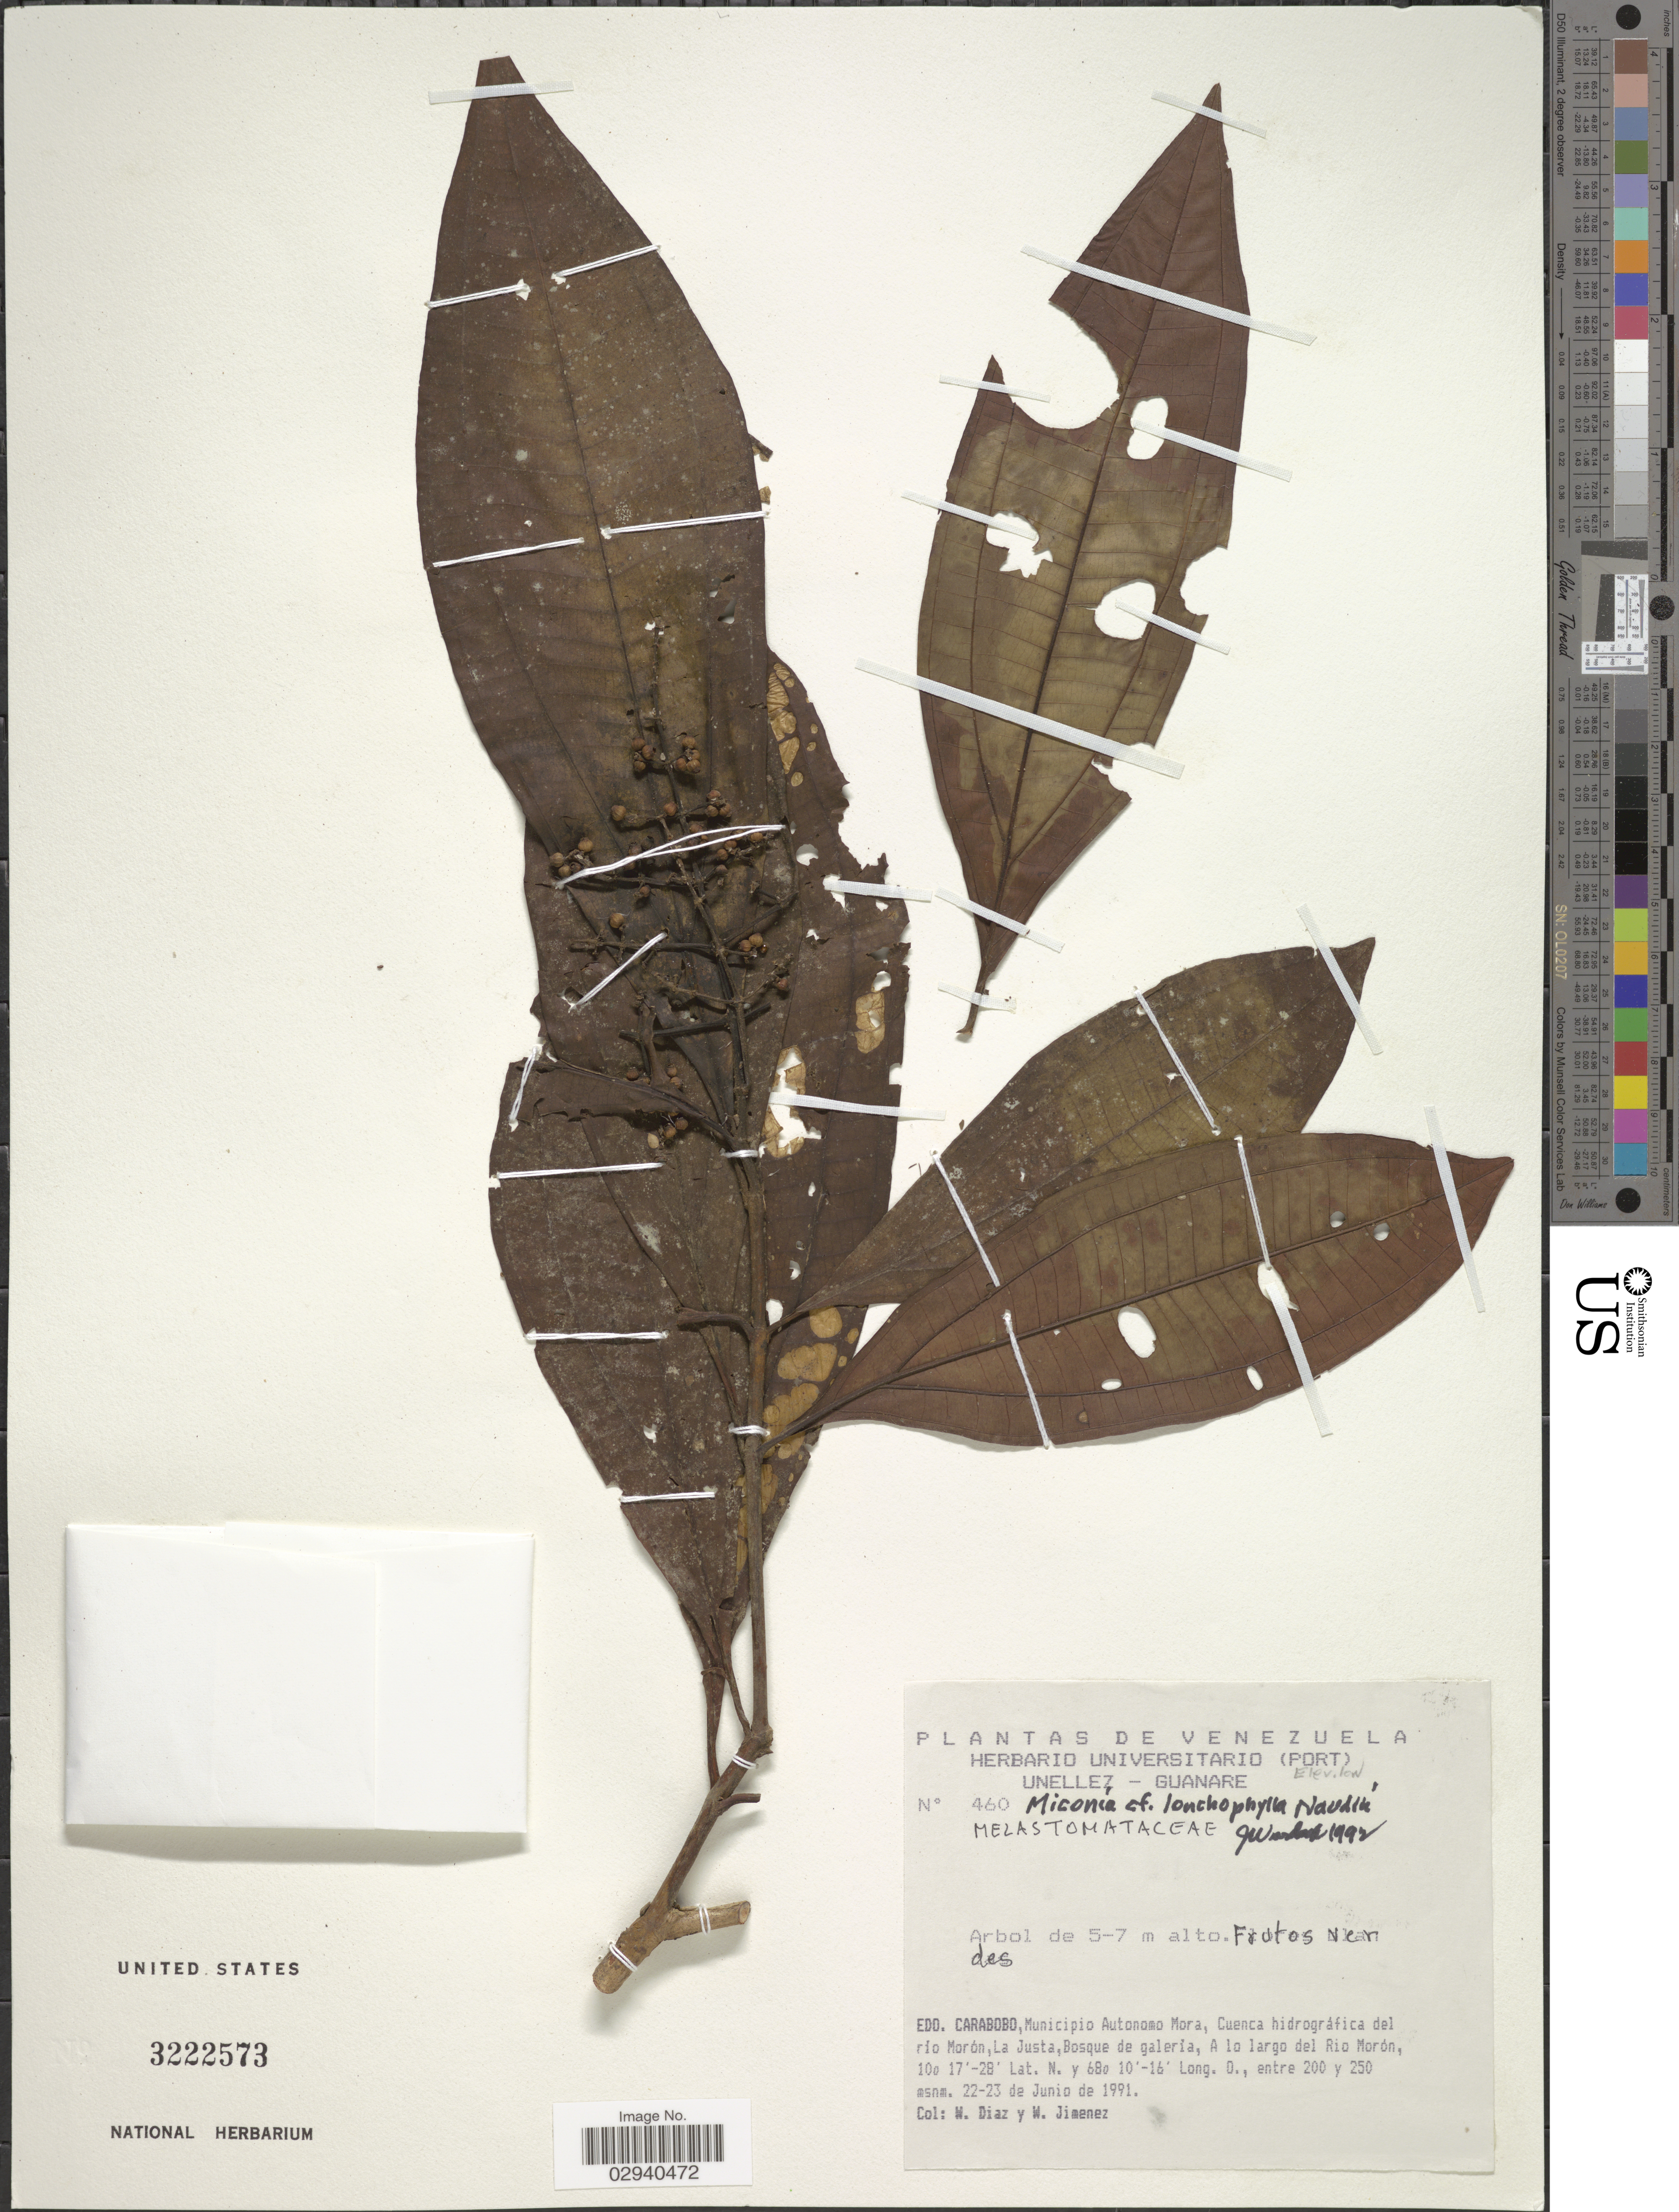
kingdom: Plantae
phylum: Tracheophyta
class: Magnoliopsida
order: Myrtales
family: Melastomataceae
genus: Miconia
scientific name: Miconia lonchophylla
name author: Naudin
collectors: M. Diaz & M. Jimenez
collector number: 460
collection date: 1991-06-22/1991-06-23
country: Venezuela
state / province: Carabobo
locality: Municipio Autonomo Mora, Cuenca hidrográfica del río Morón, La Justa, Bosque de galaría, A la largo del Rio Morón.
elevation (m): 200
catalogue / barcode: US 3222573